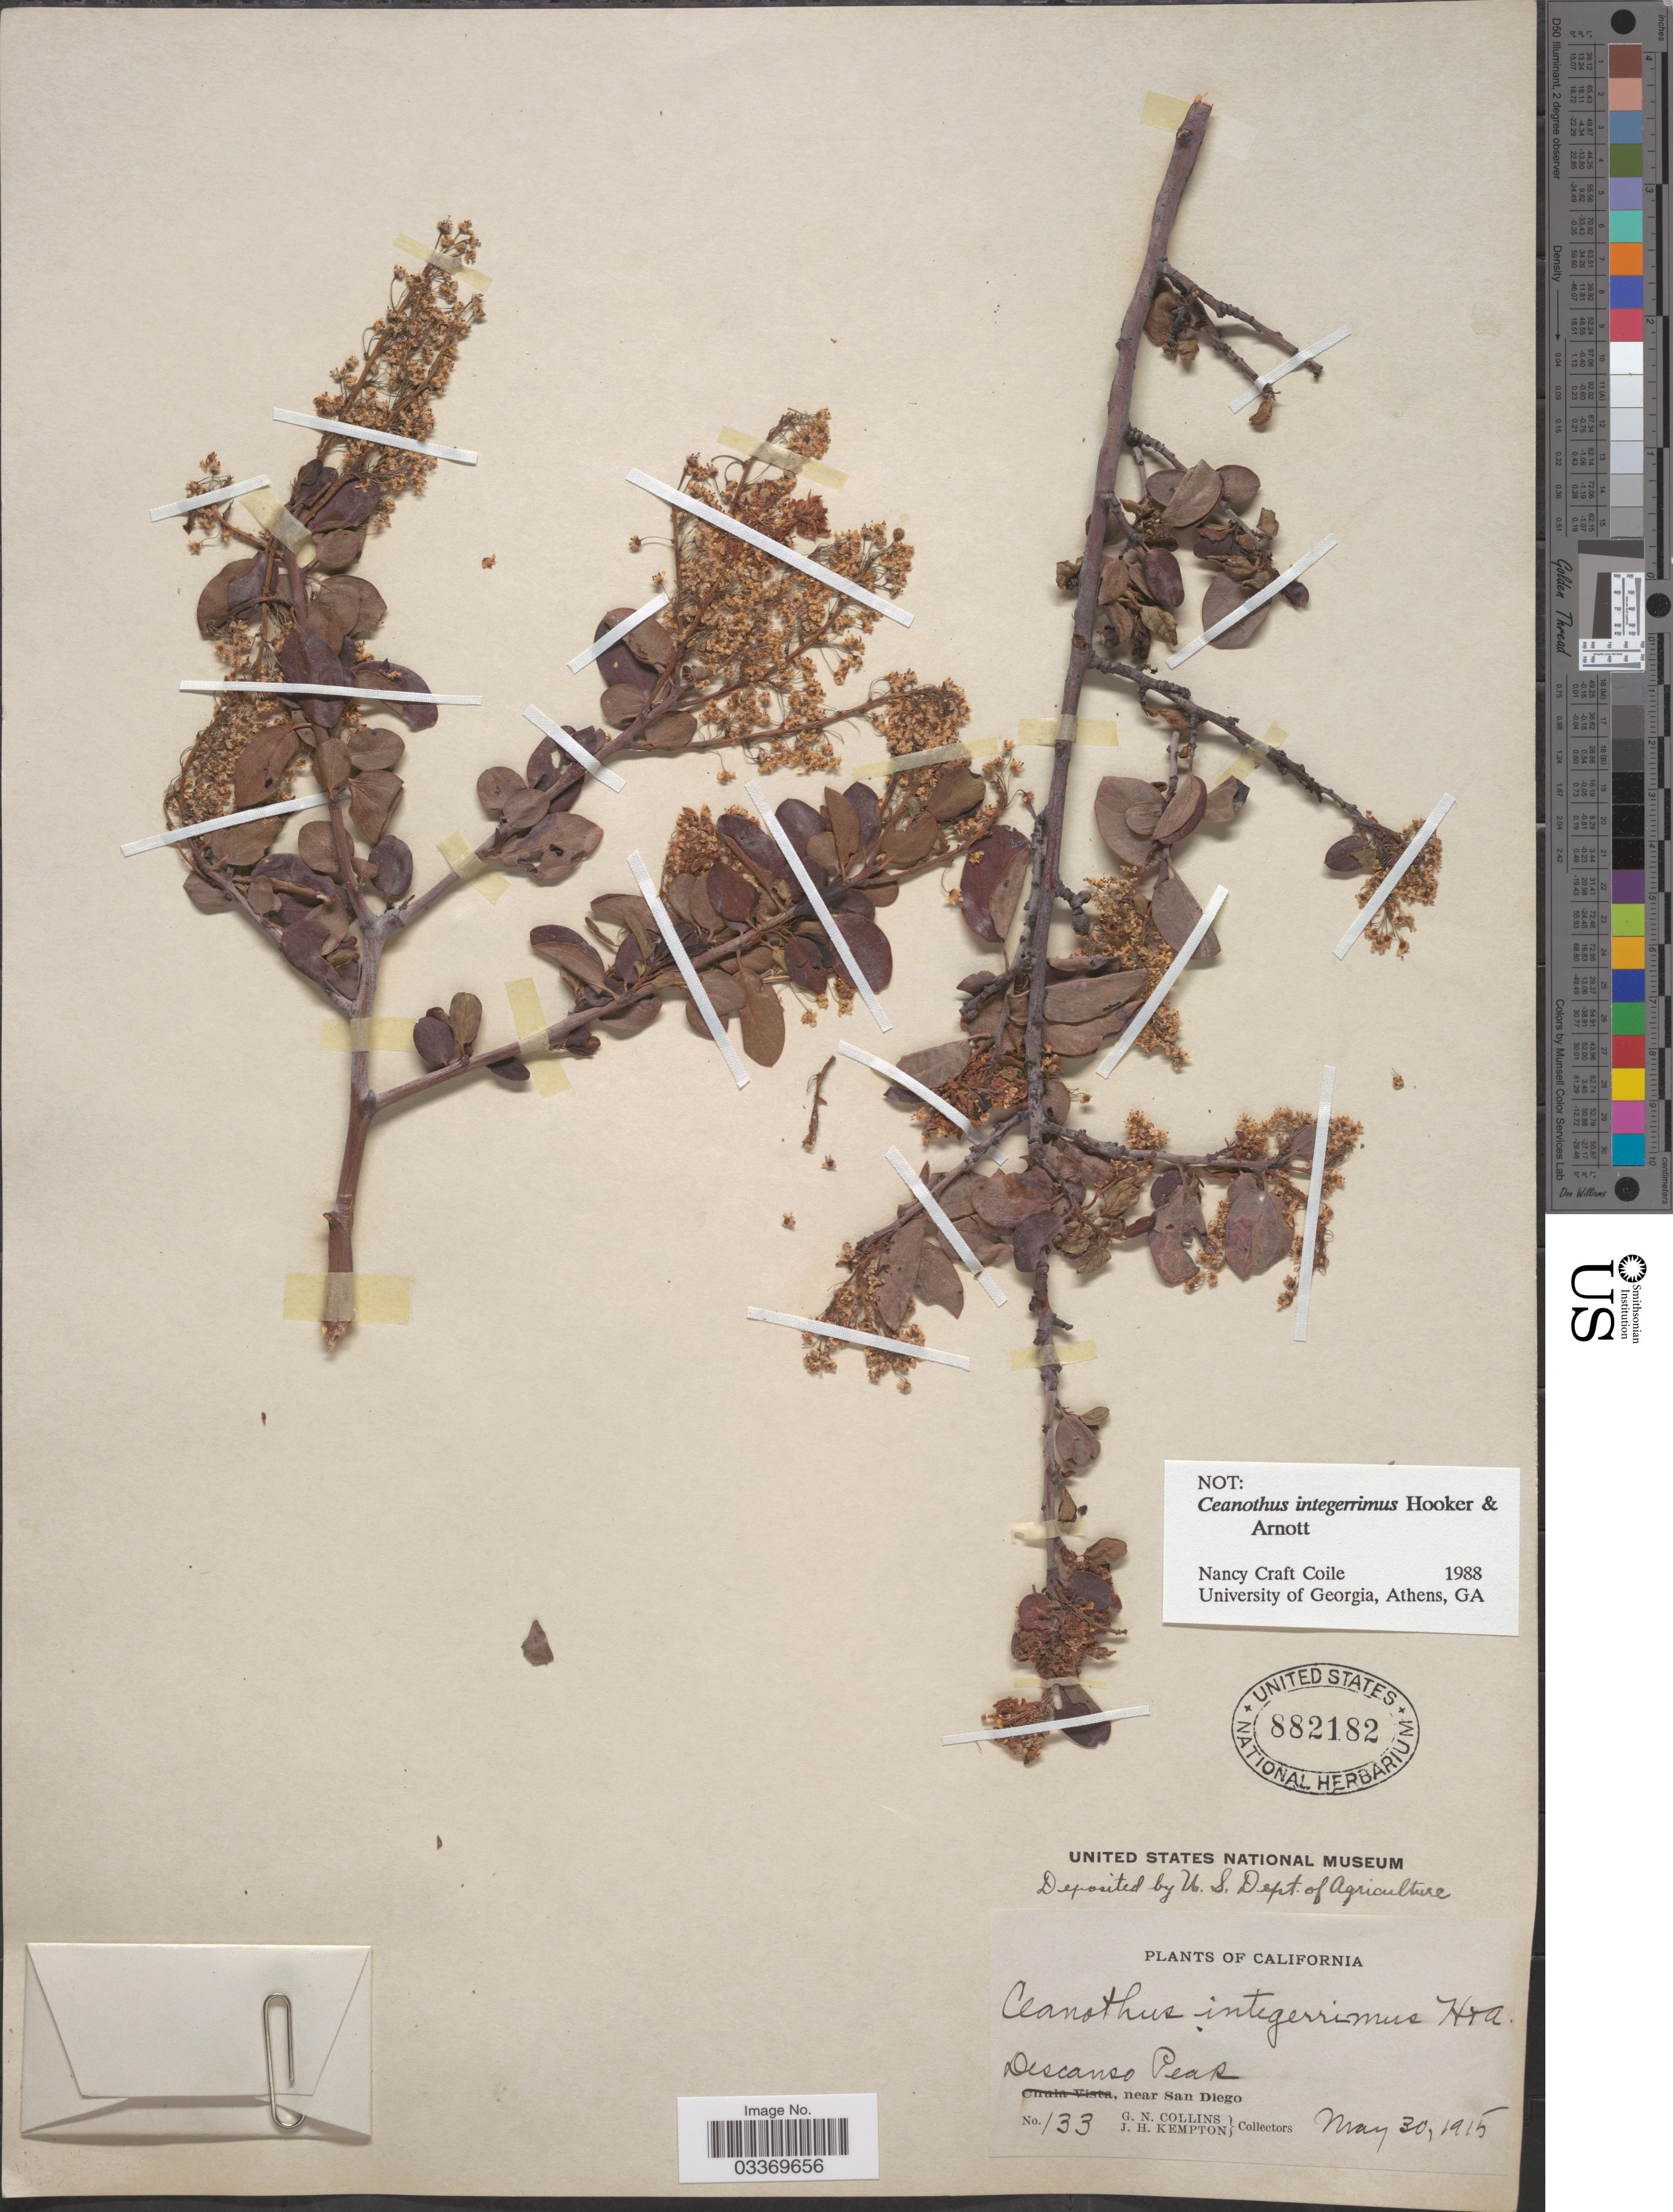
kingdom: Plantae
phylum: Tracheophyta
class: Magnoliopsida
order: Rosales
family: Rhamnaceae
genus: Ceanothus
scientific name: Ceanothus integerrimus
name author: Hook. & Arn.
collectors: G. Collins & J. H. Kempton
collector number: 133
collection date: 1915-05-30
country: United States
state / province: California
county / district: San Diego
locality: Descanso Peak. Near San Diego.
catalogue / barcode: US 882182